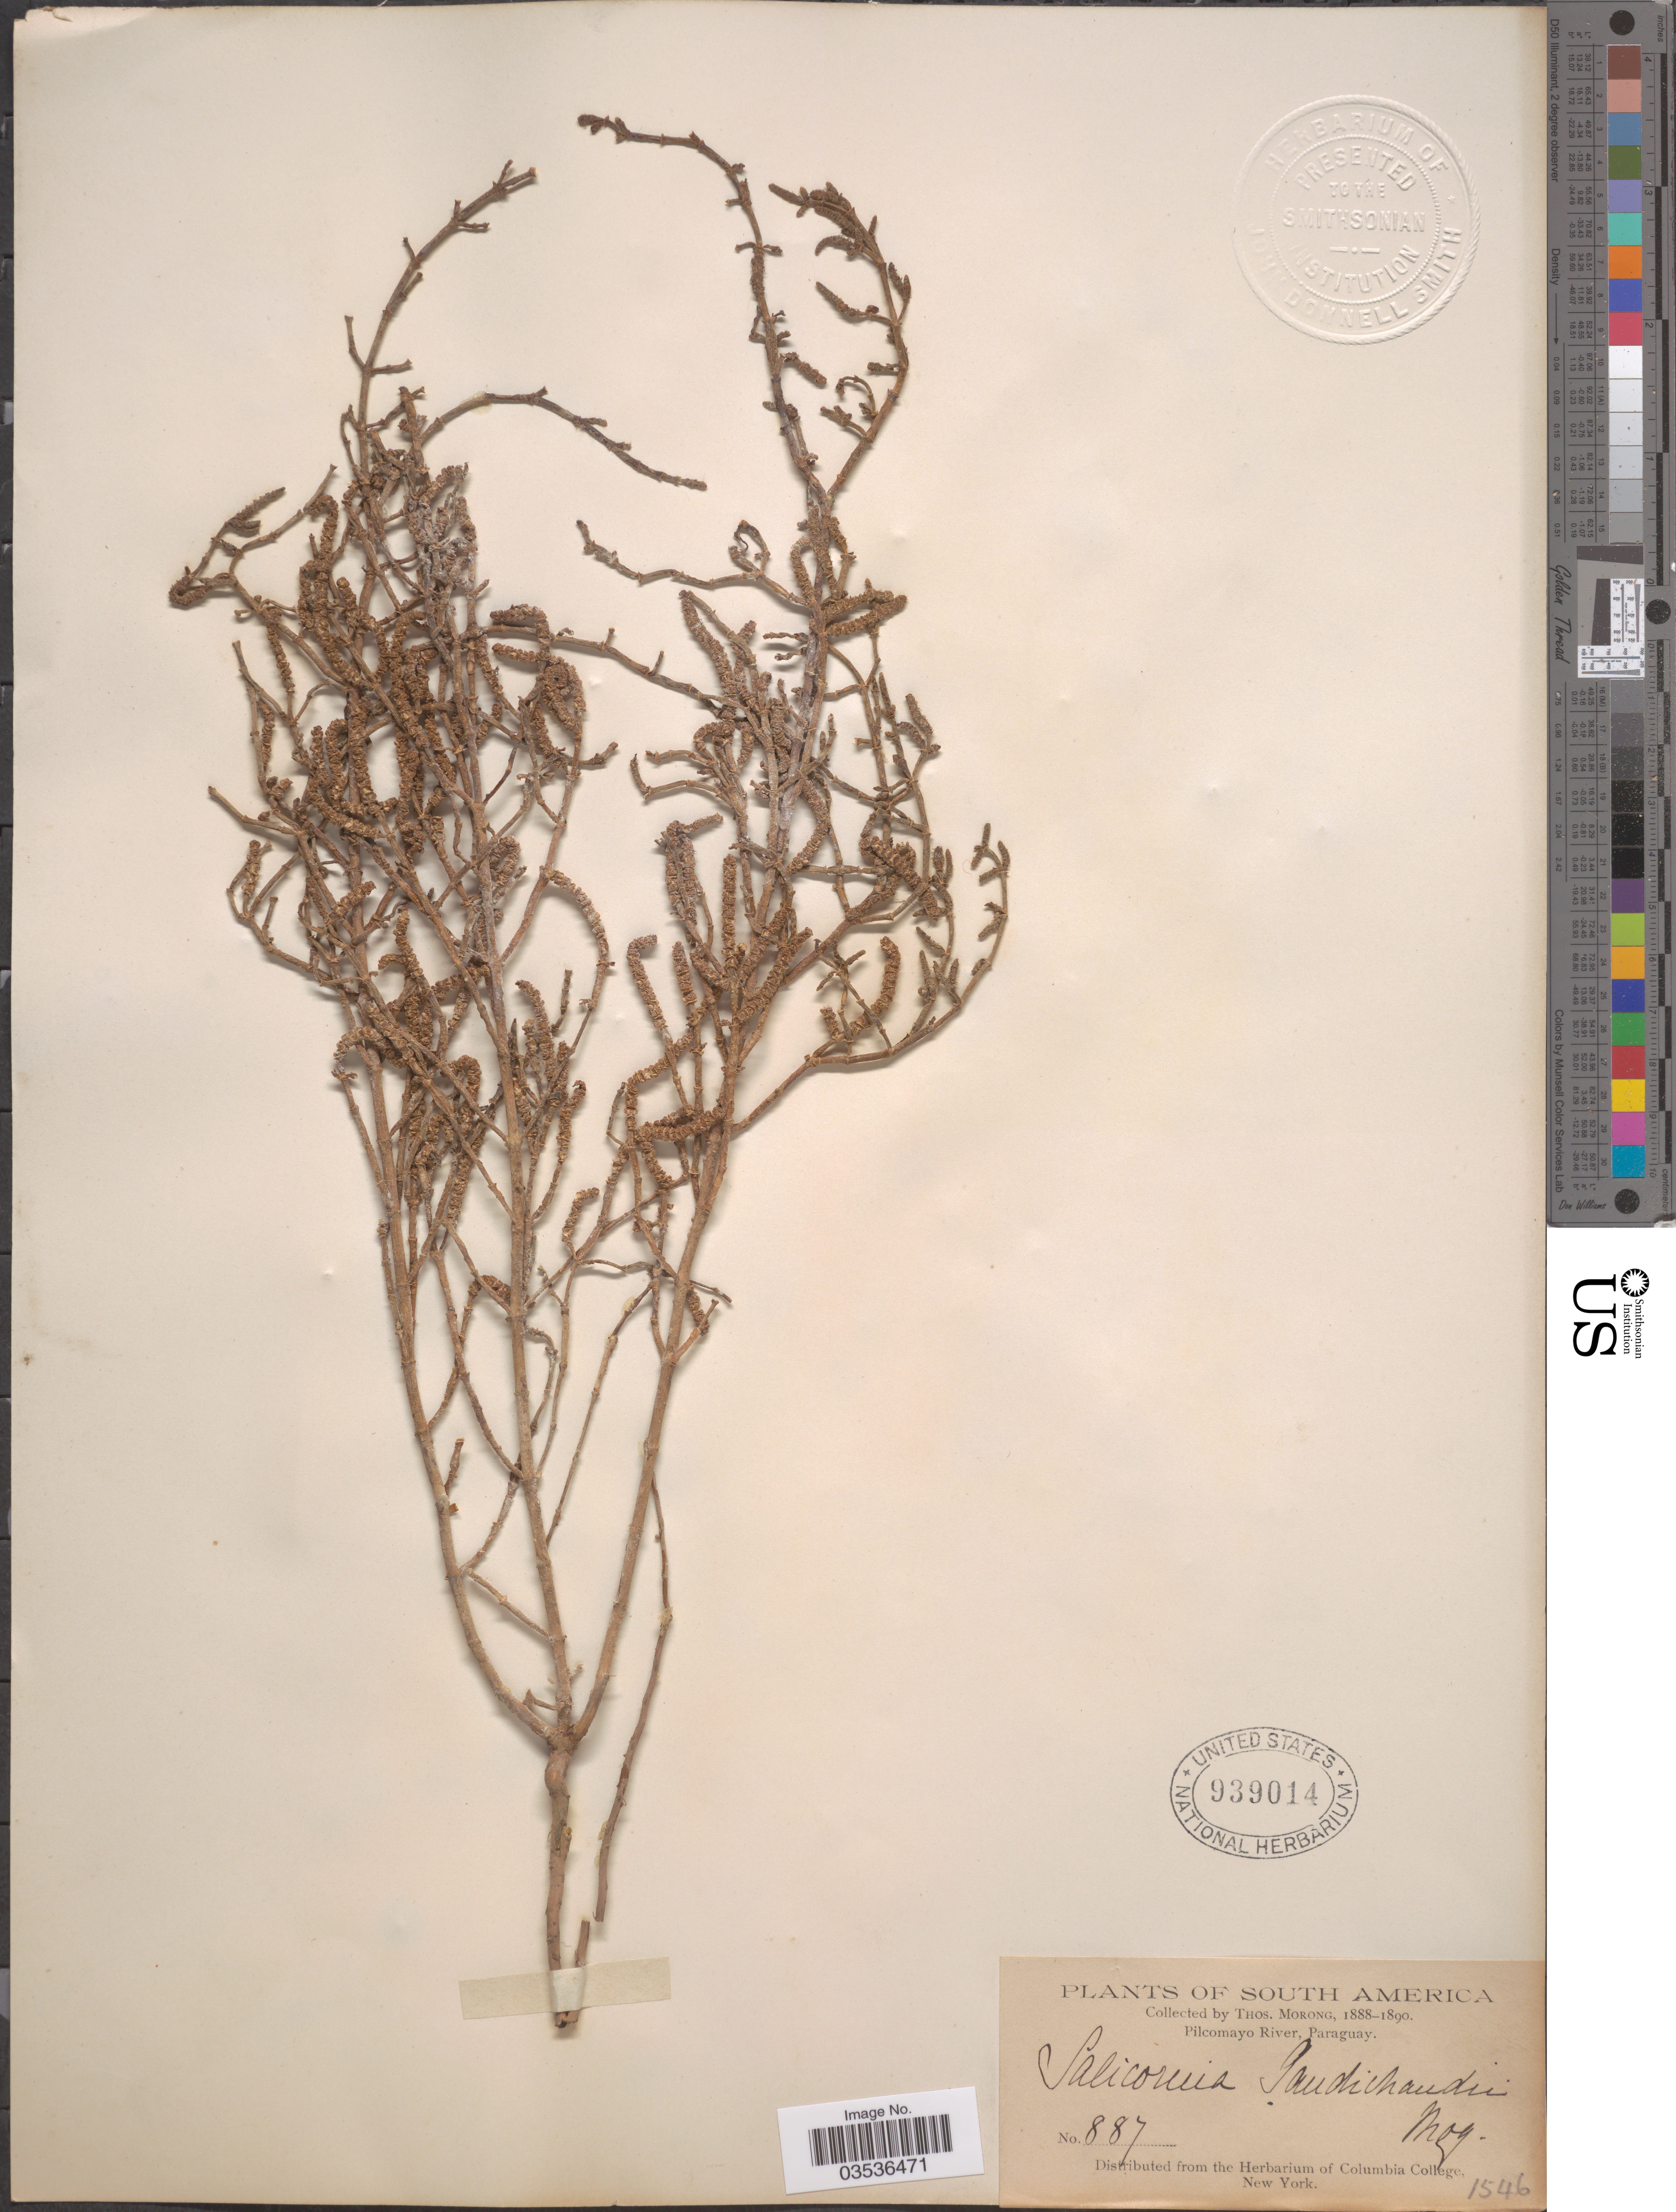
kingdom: Plantae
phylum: Tracheophyta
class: Magnoliopsida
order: Caryophyllales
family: Amaranthaceae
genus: Salicornia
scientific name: Salicornia virginica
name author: L.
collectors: ex herb. T. Morong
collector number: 887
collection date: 1888/1890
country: Paraguay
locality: Pilcomayo River.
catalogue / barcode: US 939014